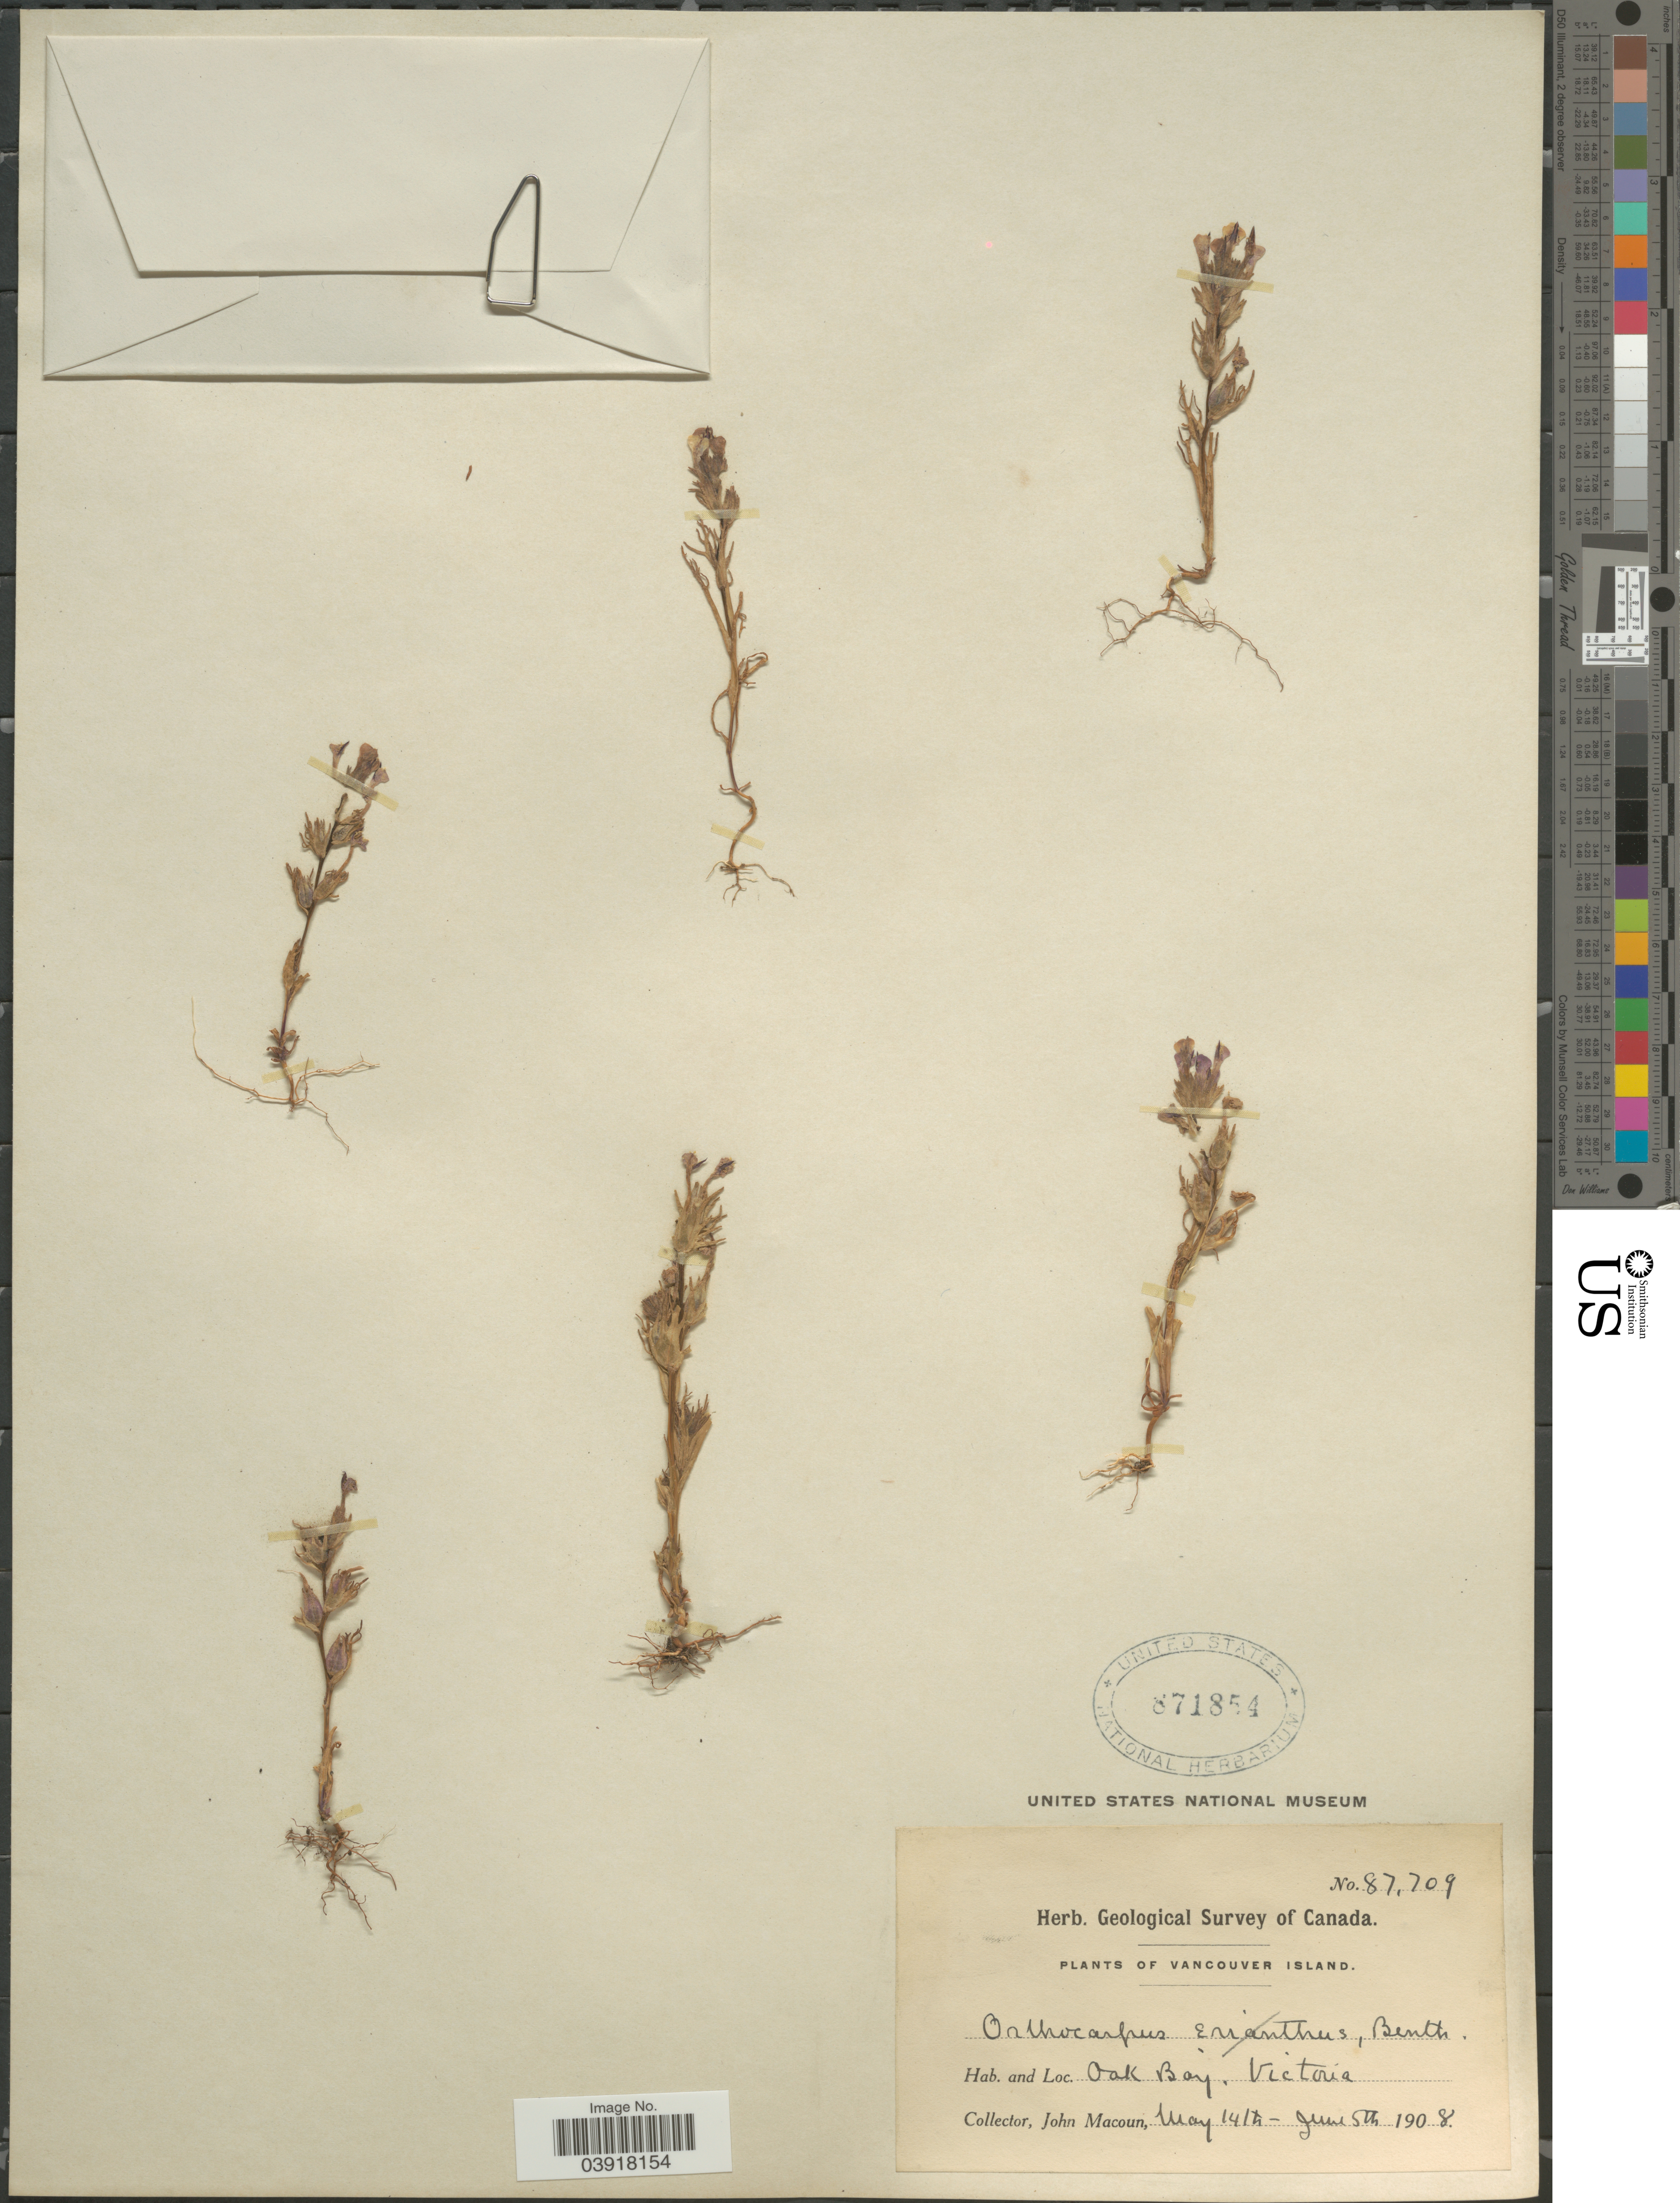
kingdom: Plantae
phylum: Tracheophyta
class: Magnoliopsida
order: Lamiales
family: Orobanchaceae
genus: Orthocarpus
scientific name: Orthocarpus sp.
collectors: J. Macoun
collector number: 87709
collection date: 1908-05-14/1908-06-05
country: Canada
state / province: British Columbia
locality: Vancouver Island. Oak Bay, Victoria.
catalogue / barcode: US 871854